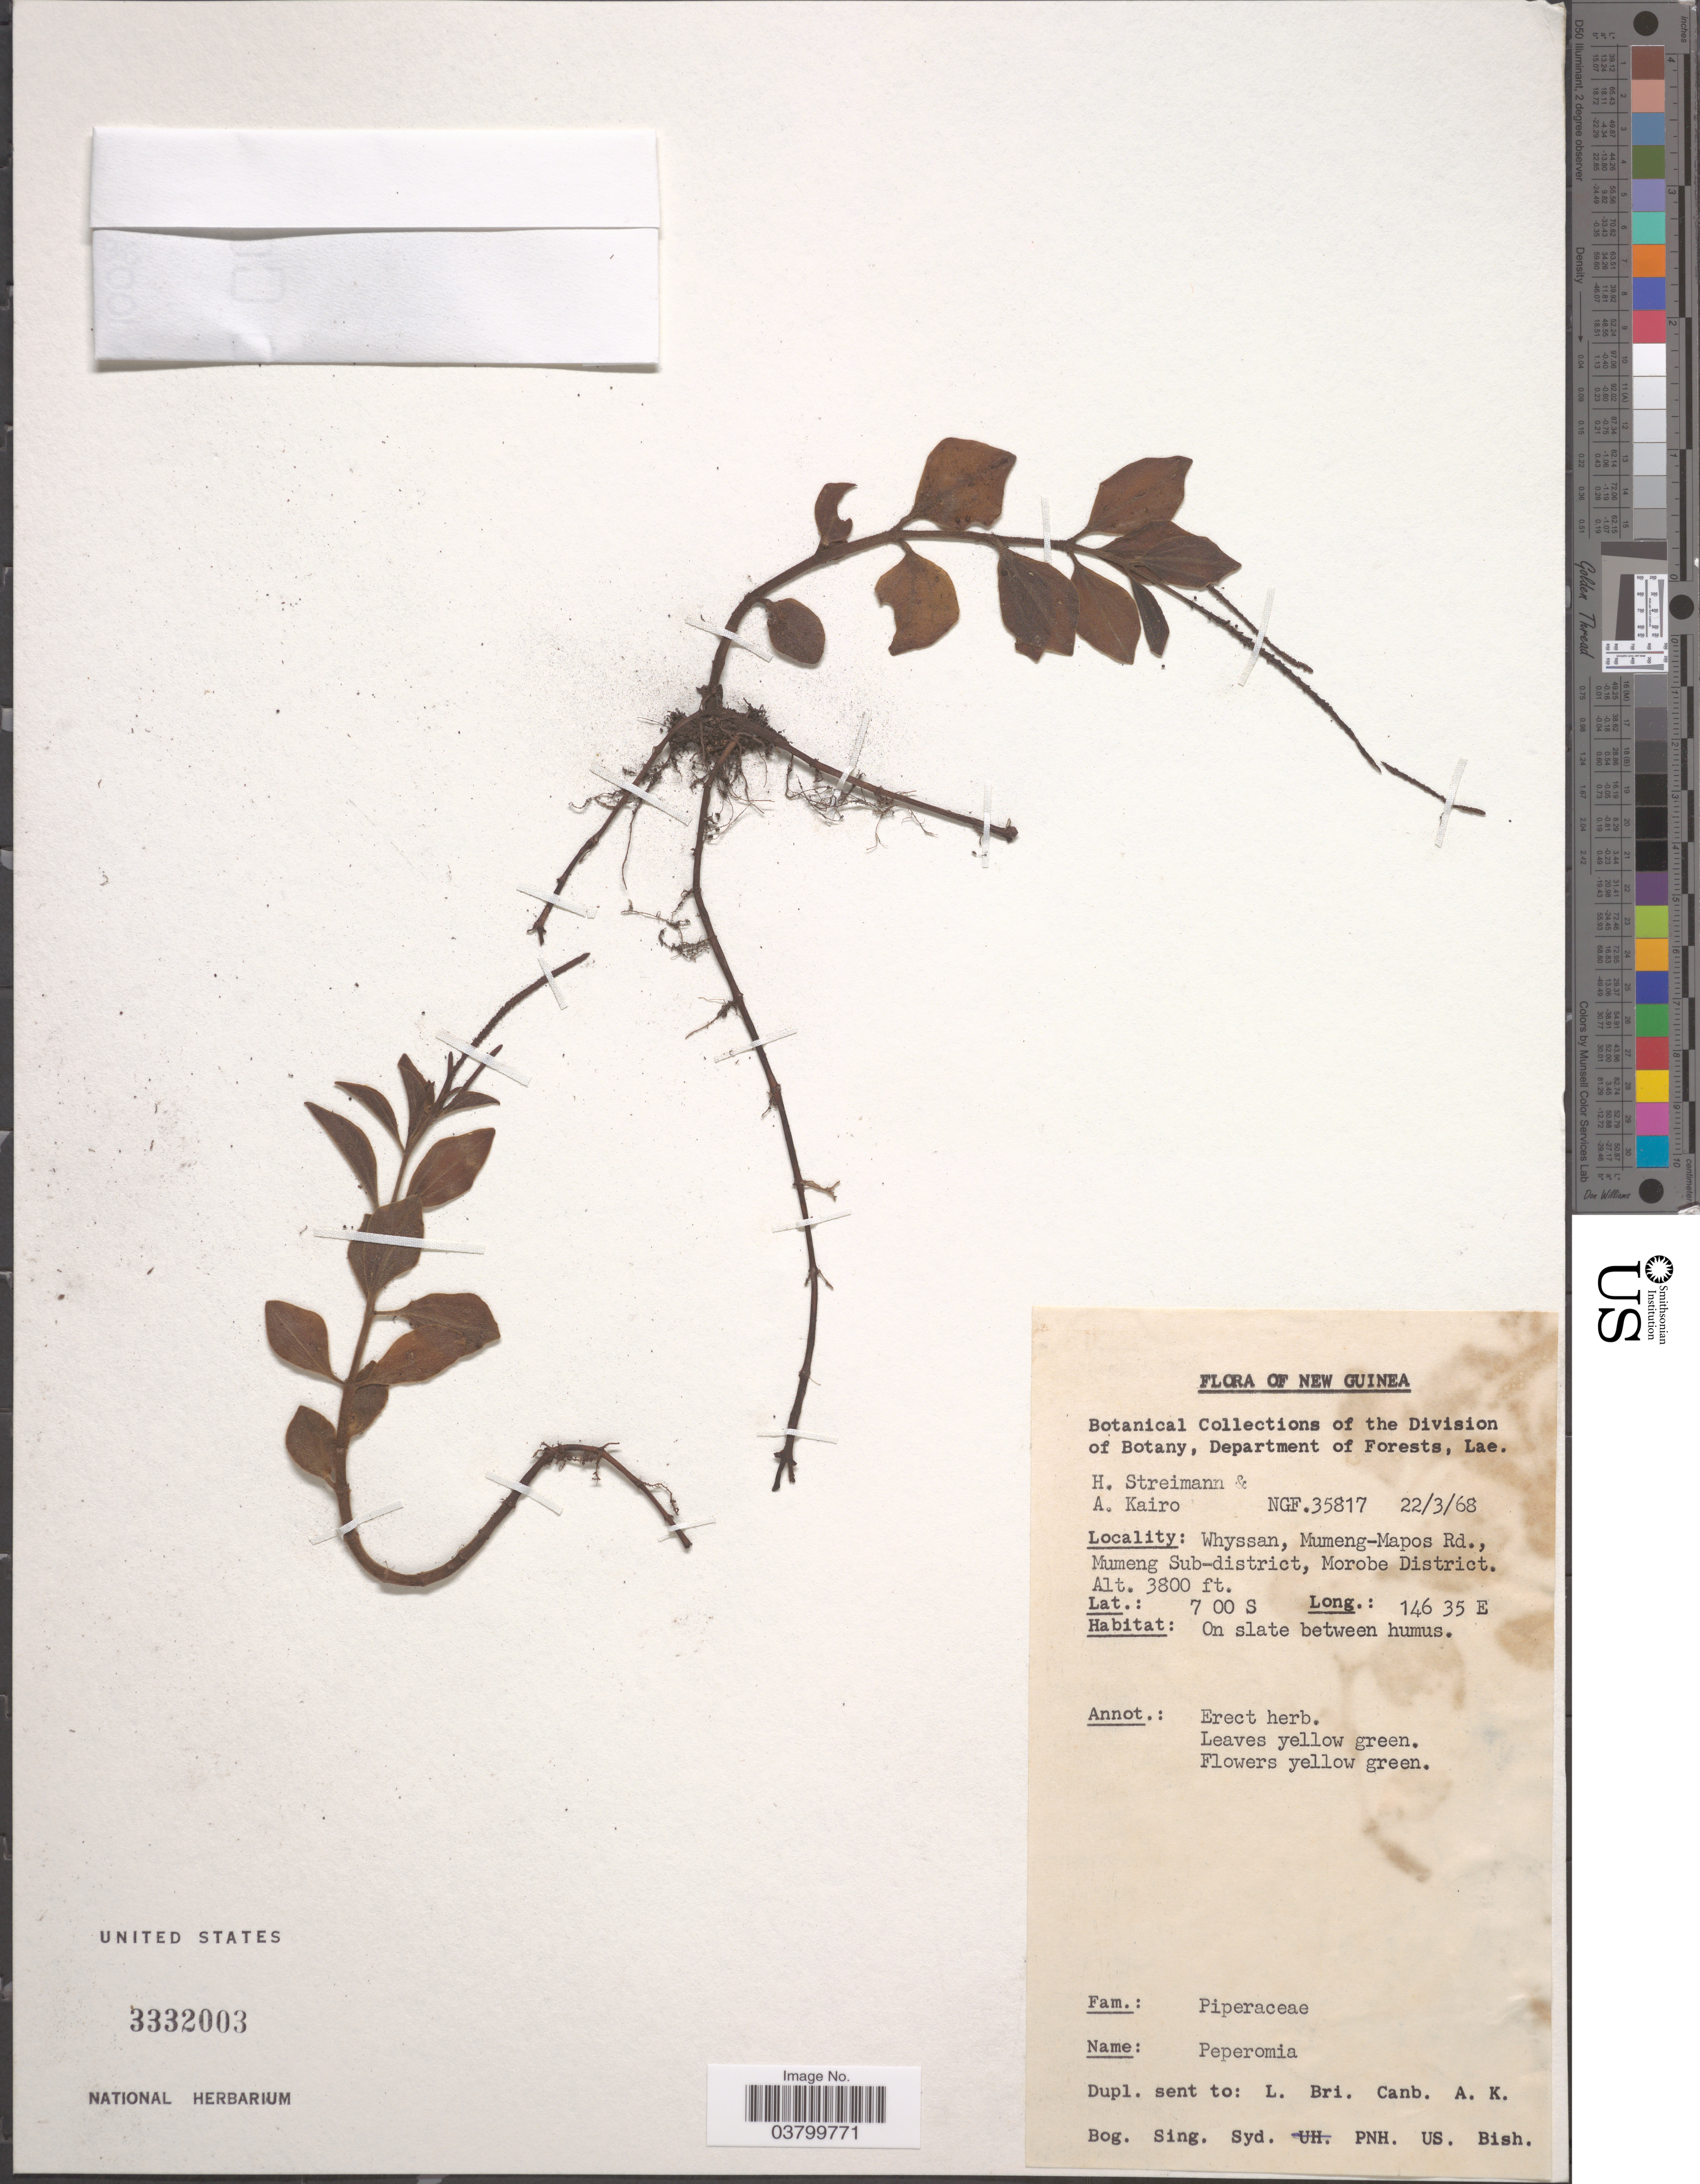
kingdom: Plantae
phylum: Tracheophyta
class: Magnoliopsida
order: Piperales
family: Piperaceae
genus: Peperomia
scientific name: Peperomia sp.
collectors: H. Streimann & A. Kairo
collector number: NGF35817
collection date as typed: Transcribed d/m/y: 22/3/68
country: Papua New Guinea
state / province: Morobe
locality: New Guinea. Whyssan, Mumeng-Mapos Rd., Mumeng Sub-district, Morobe District.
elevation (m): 1158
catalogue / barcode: US 3332003